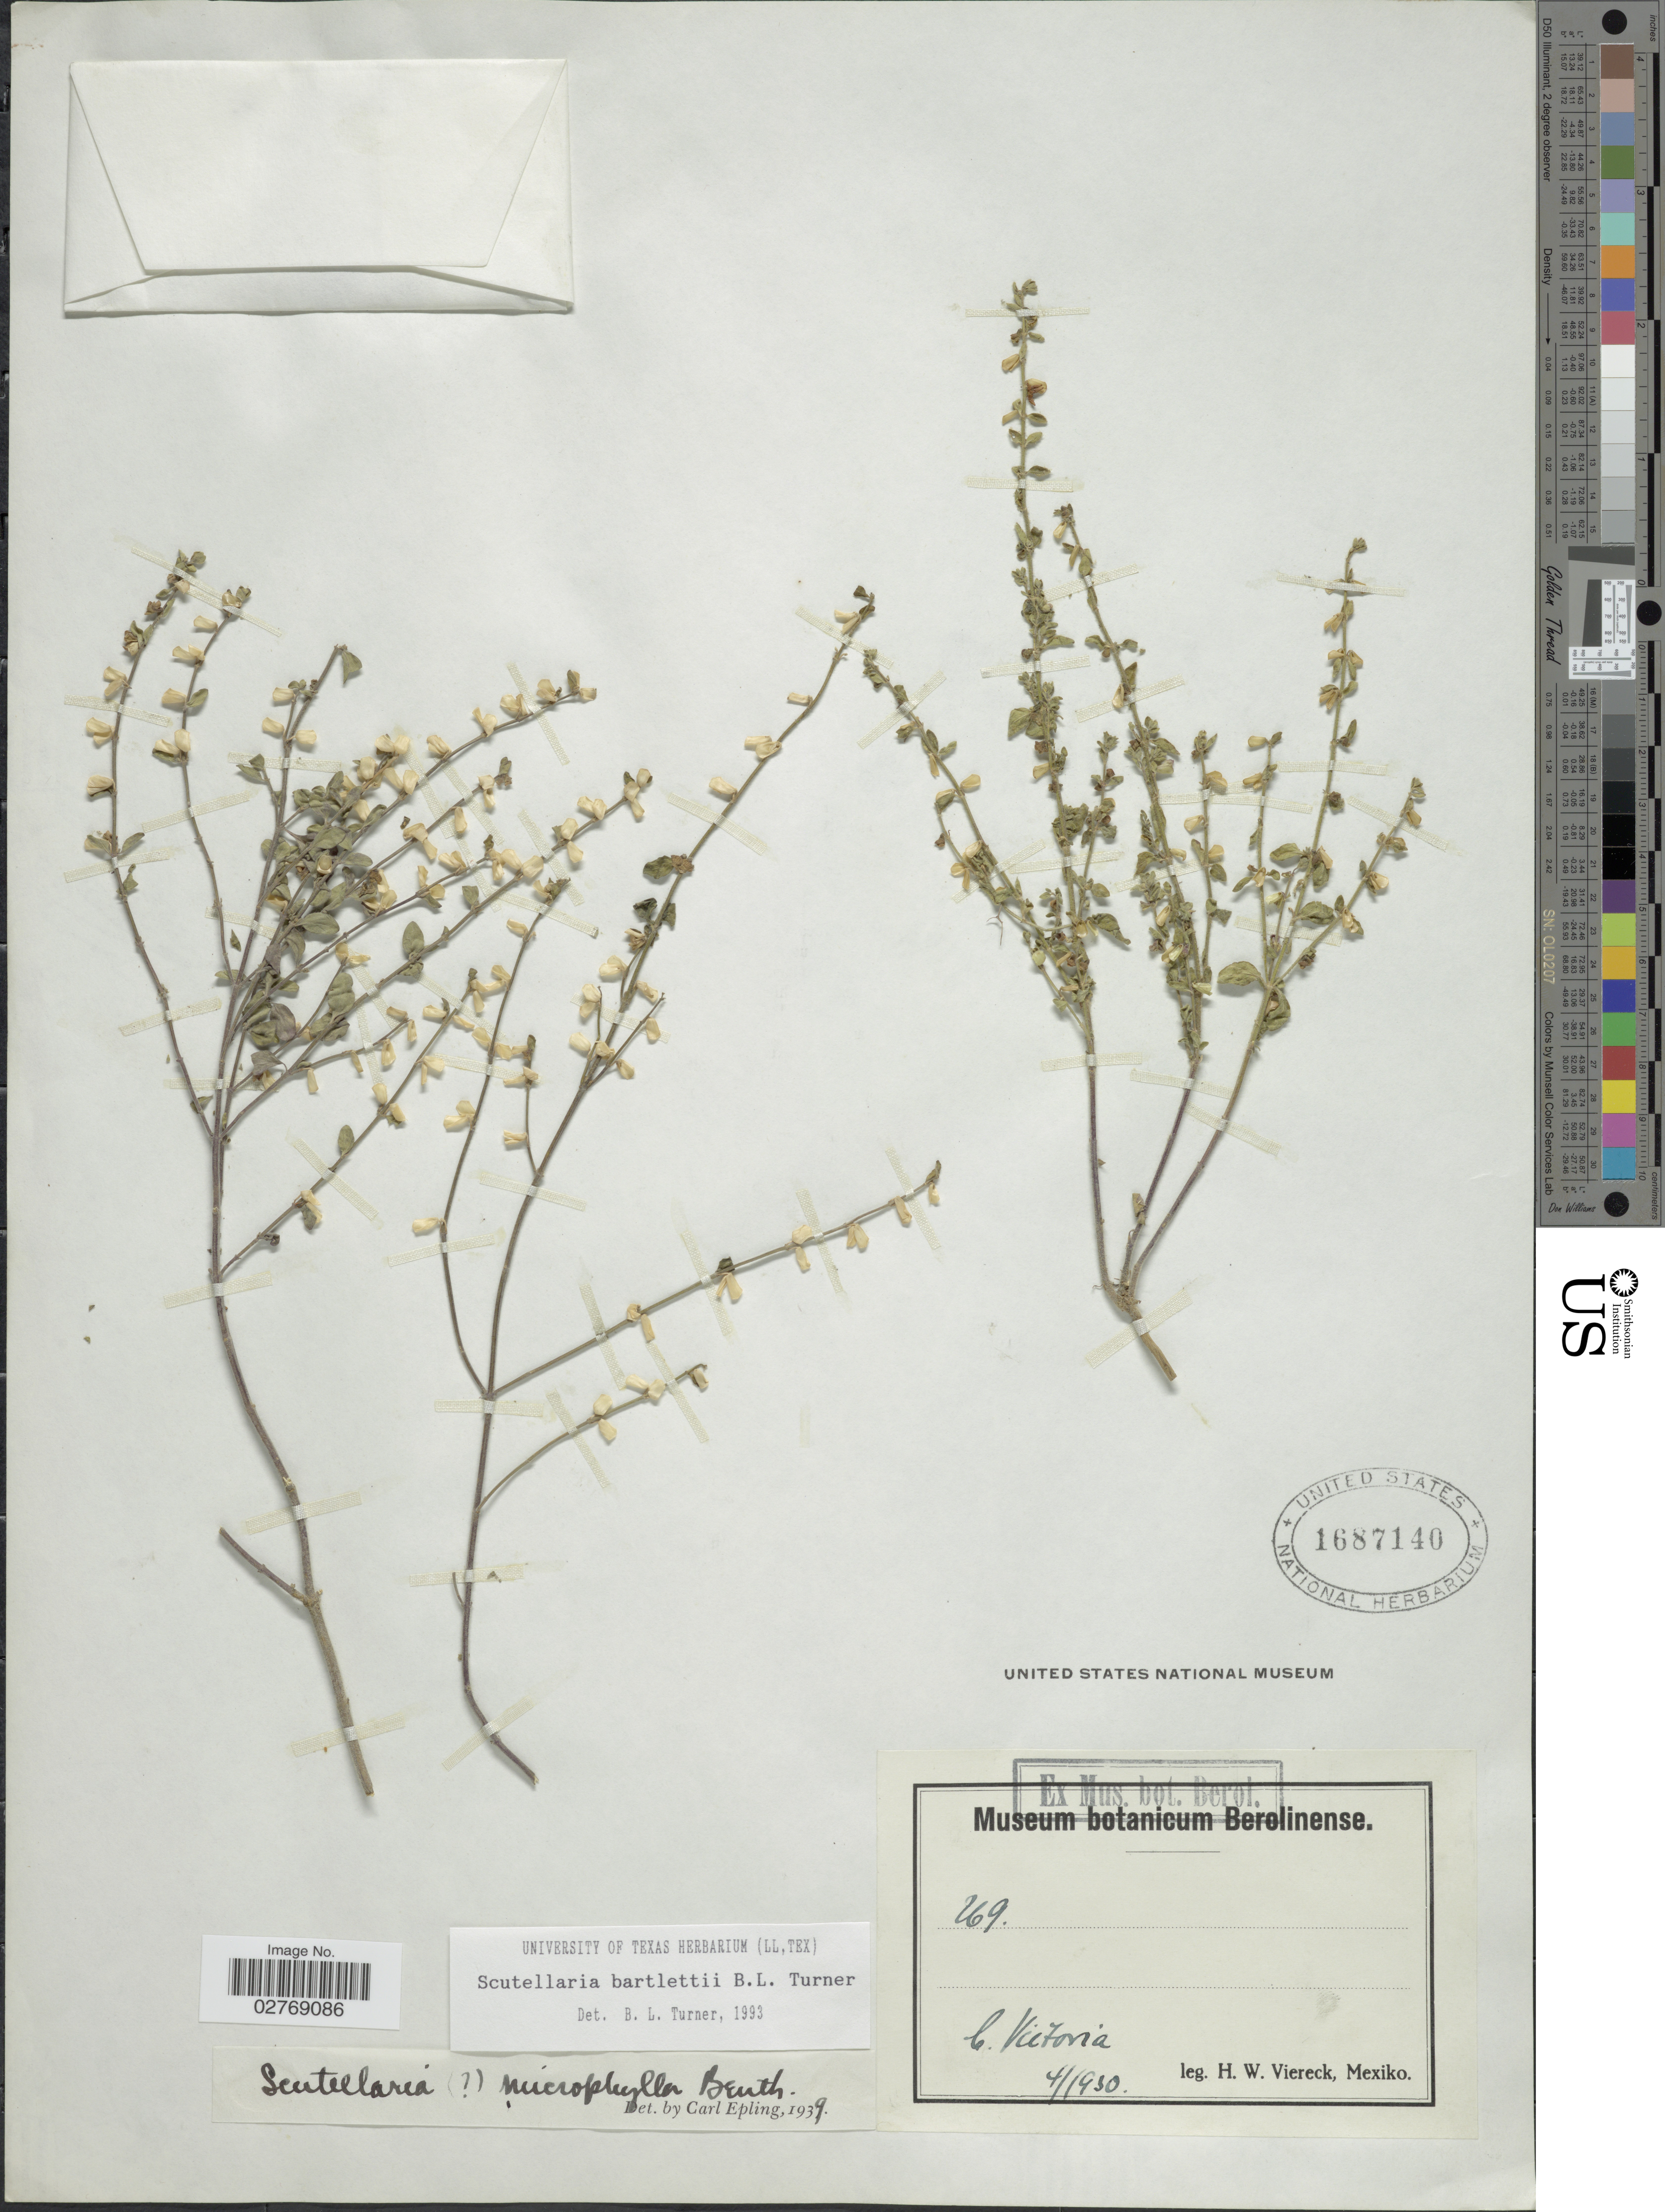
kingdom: Plantae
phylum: Tracheophyta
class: Magnoliopsida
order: Lamiales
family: Lamiaceae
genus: Scutellaria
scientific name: Scutellaria bartlettii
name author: B.L. Turner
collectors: H. W. Viereck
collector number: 269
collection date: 1930-04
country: Mexico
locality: C. Victoria, Mexiko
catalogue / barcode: US 1687140